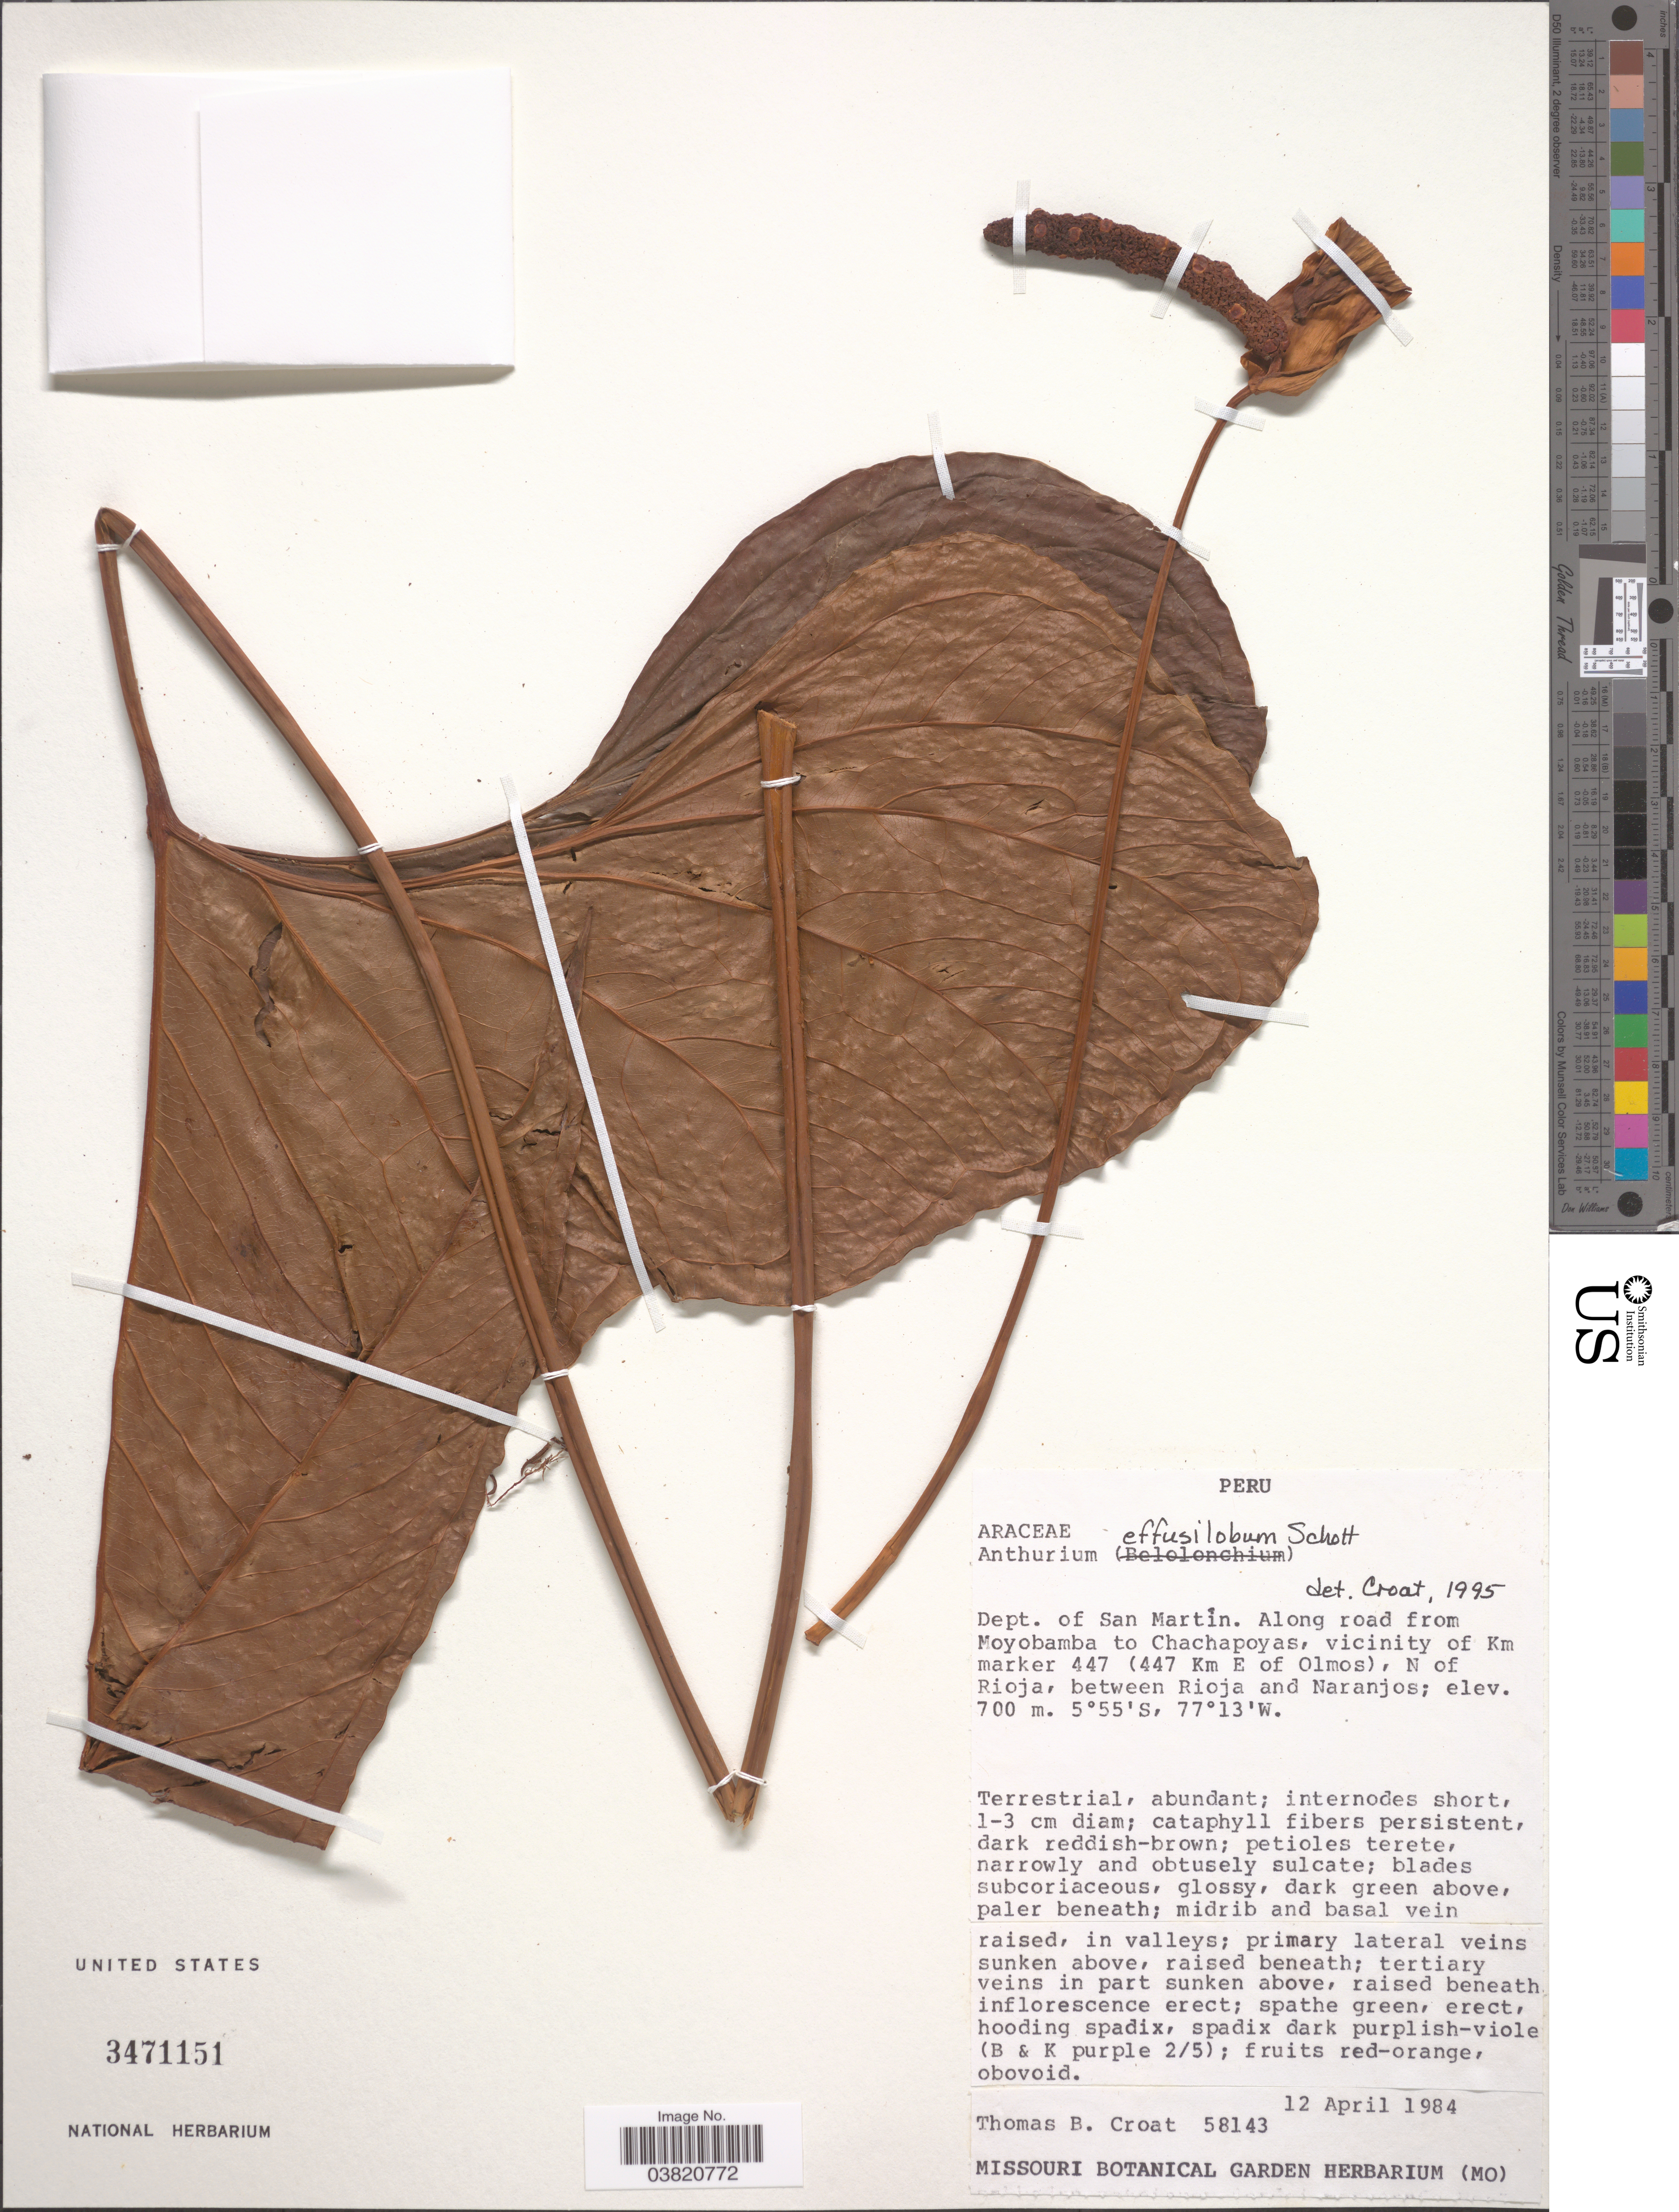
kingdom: Plantae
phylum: Tracheophyta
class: Liliopsida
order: Alismatales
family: Araceae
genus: Anthurium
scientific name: Anthurium effusilobum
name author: Croat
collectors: T. B. Croat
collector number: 58143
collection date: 1984-04-12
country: Peru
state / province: San Martín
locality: Dept. of San Martín. Along road from Moyobamba to Chachapoyas, vicinity of Km marker 447 (447 Km E of Olmos), N. of Rioja, between Rioja and Naranjos.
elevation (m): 700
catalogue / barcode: US 3471151